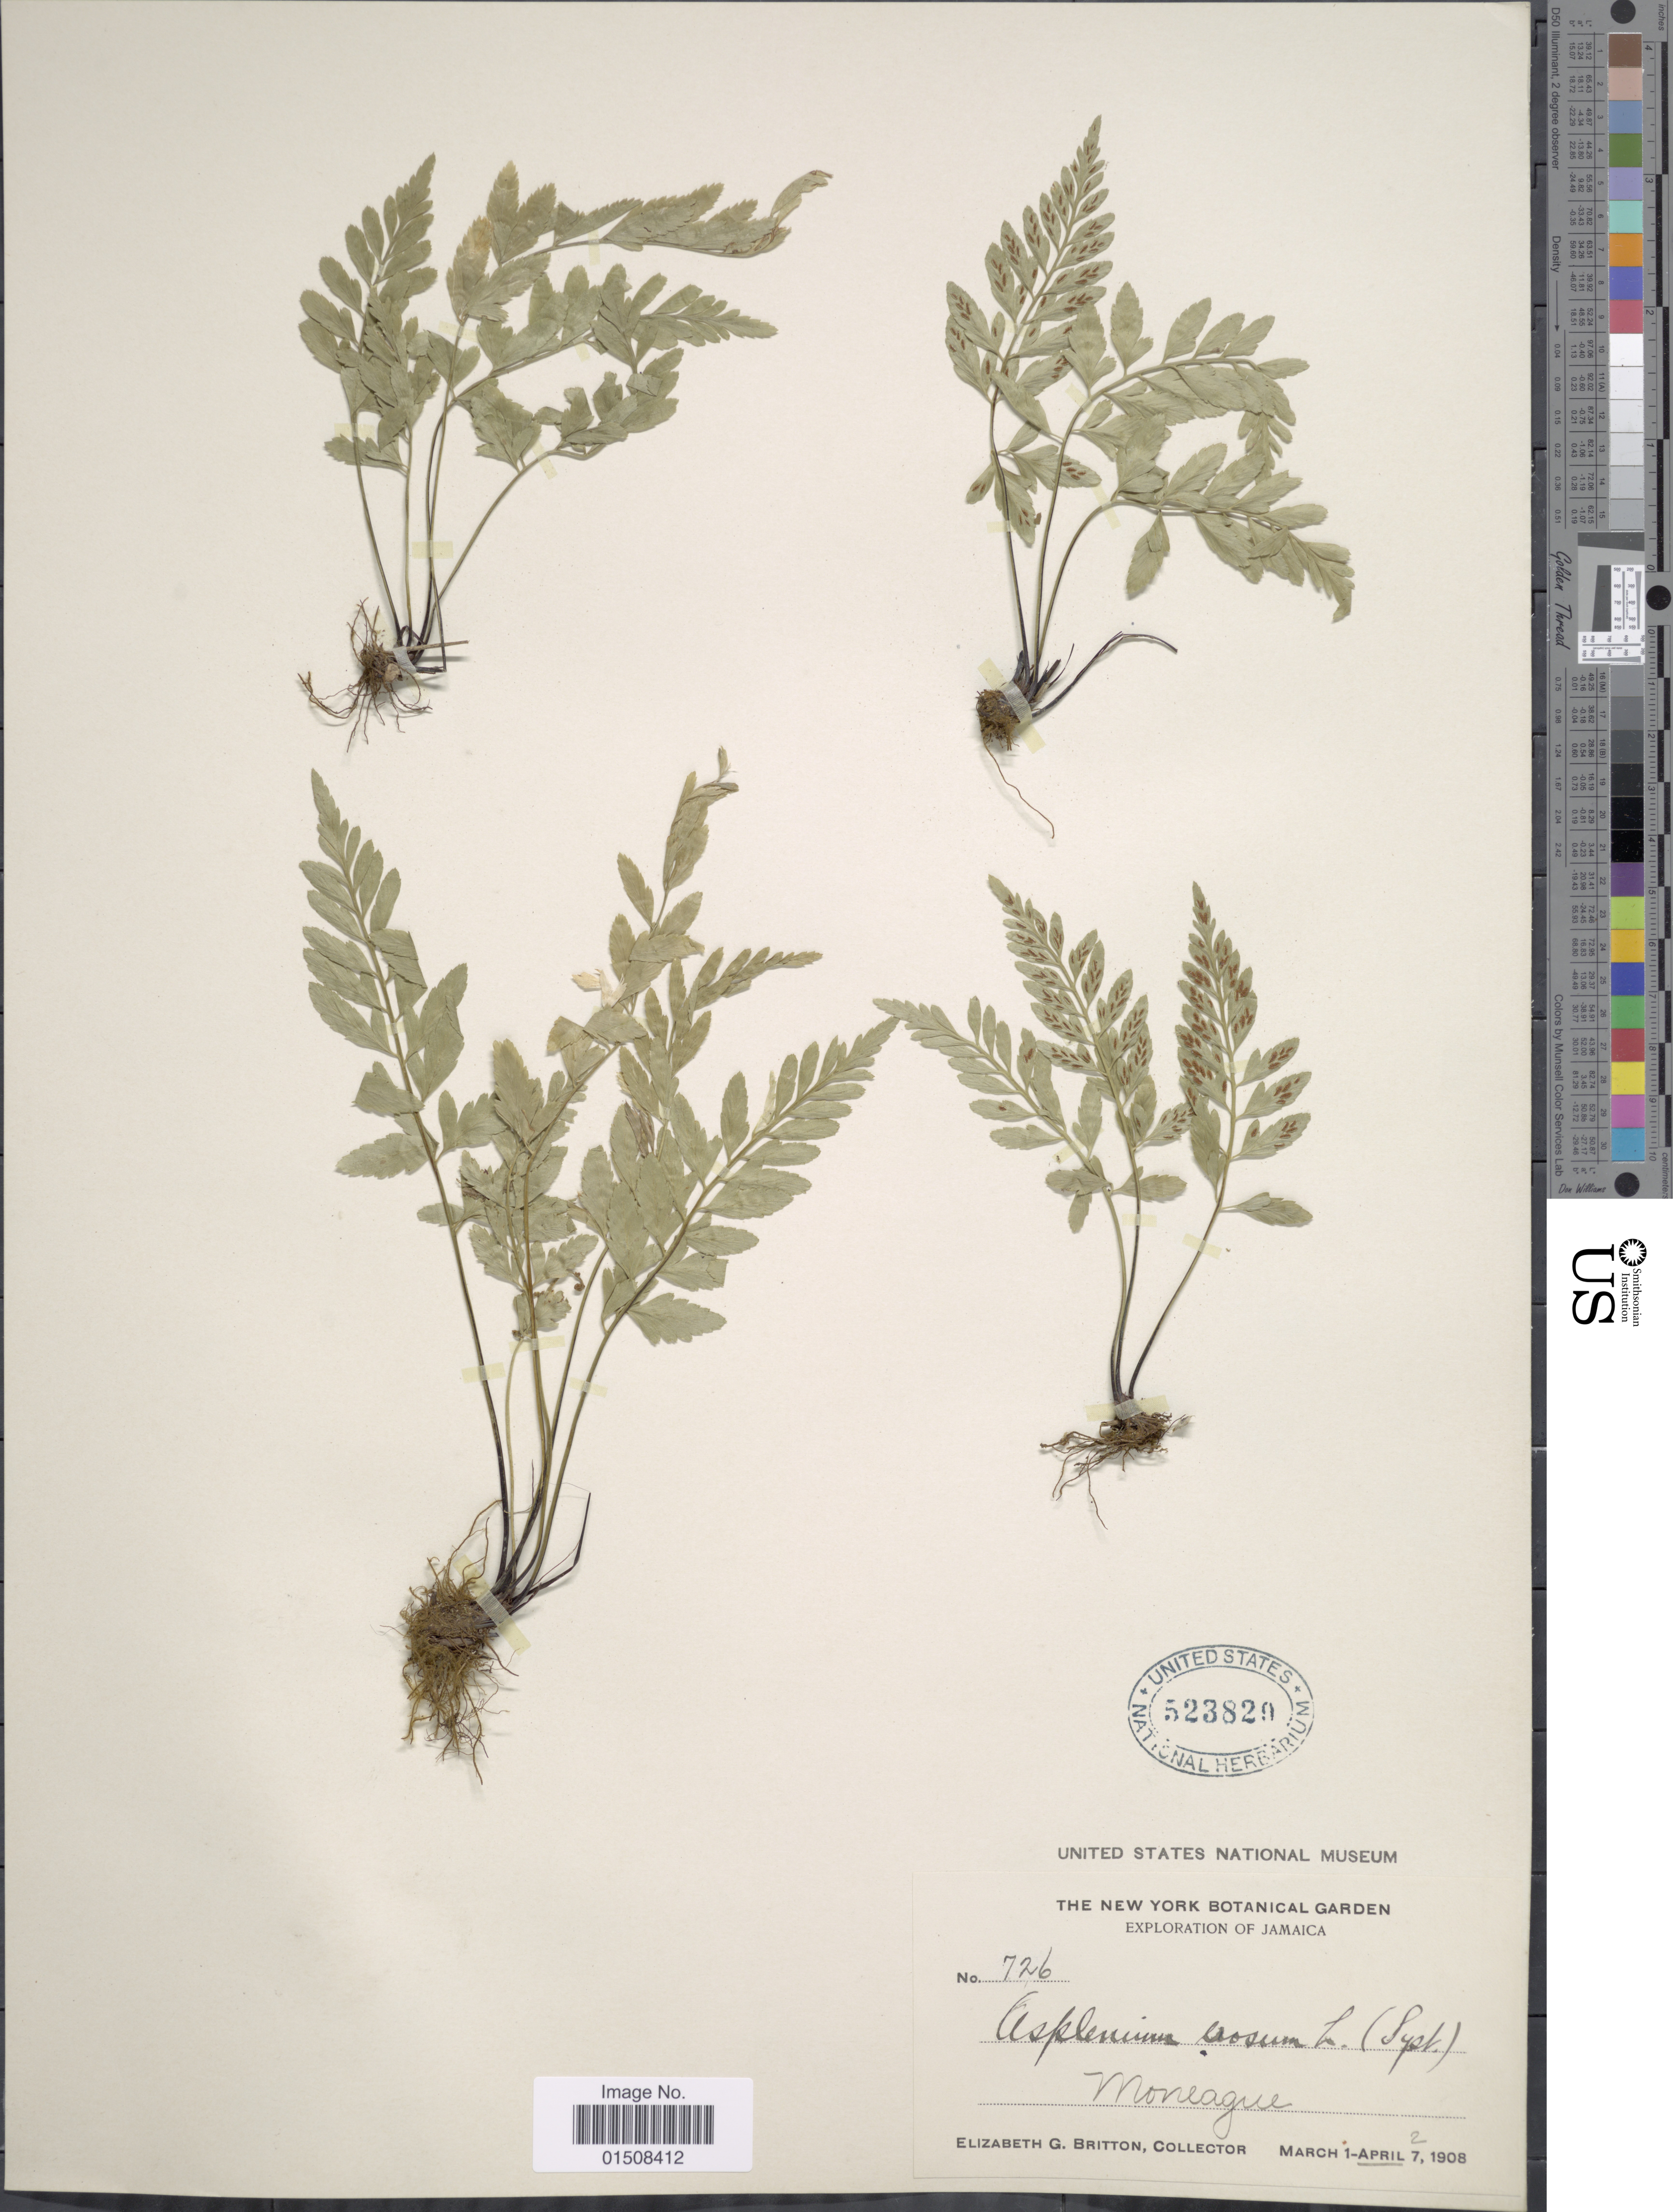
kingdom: Plantae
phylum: Tracheophyta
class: Polypodiopsida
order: Polypodiales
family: Aspleniaceae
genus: Asplenium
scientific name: Asplenium auritum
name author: Sw.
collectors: E. G. Britton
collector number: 726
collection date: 1908-04-02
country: Jamaica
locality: Jamaica, Moneague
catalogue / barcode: US 523829